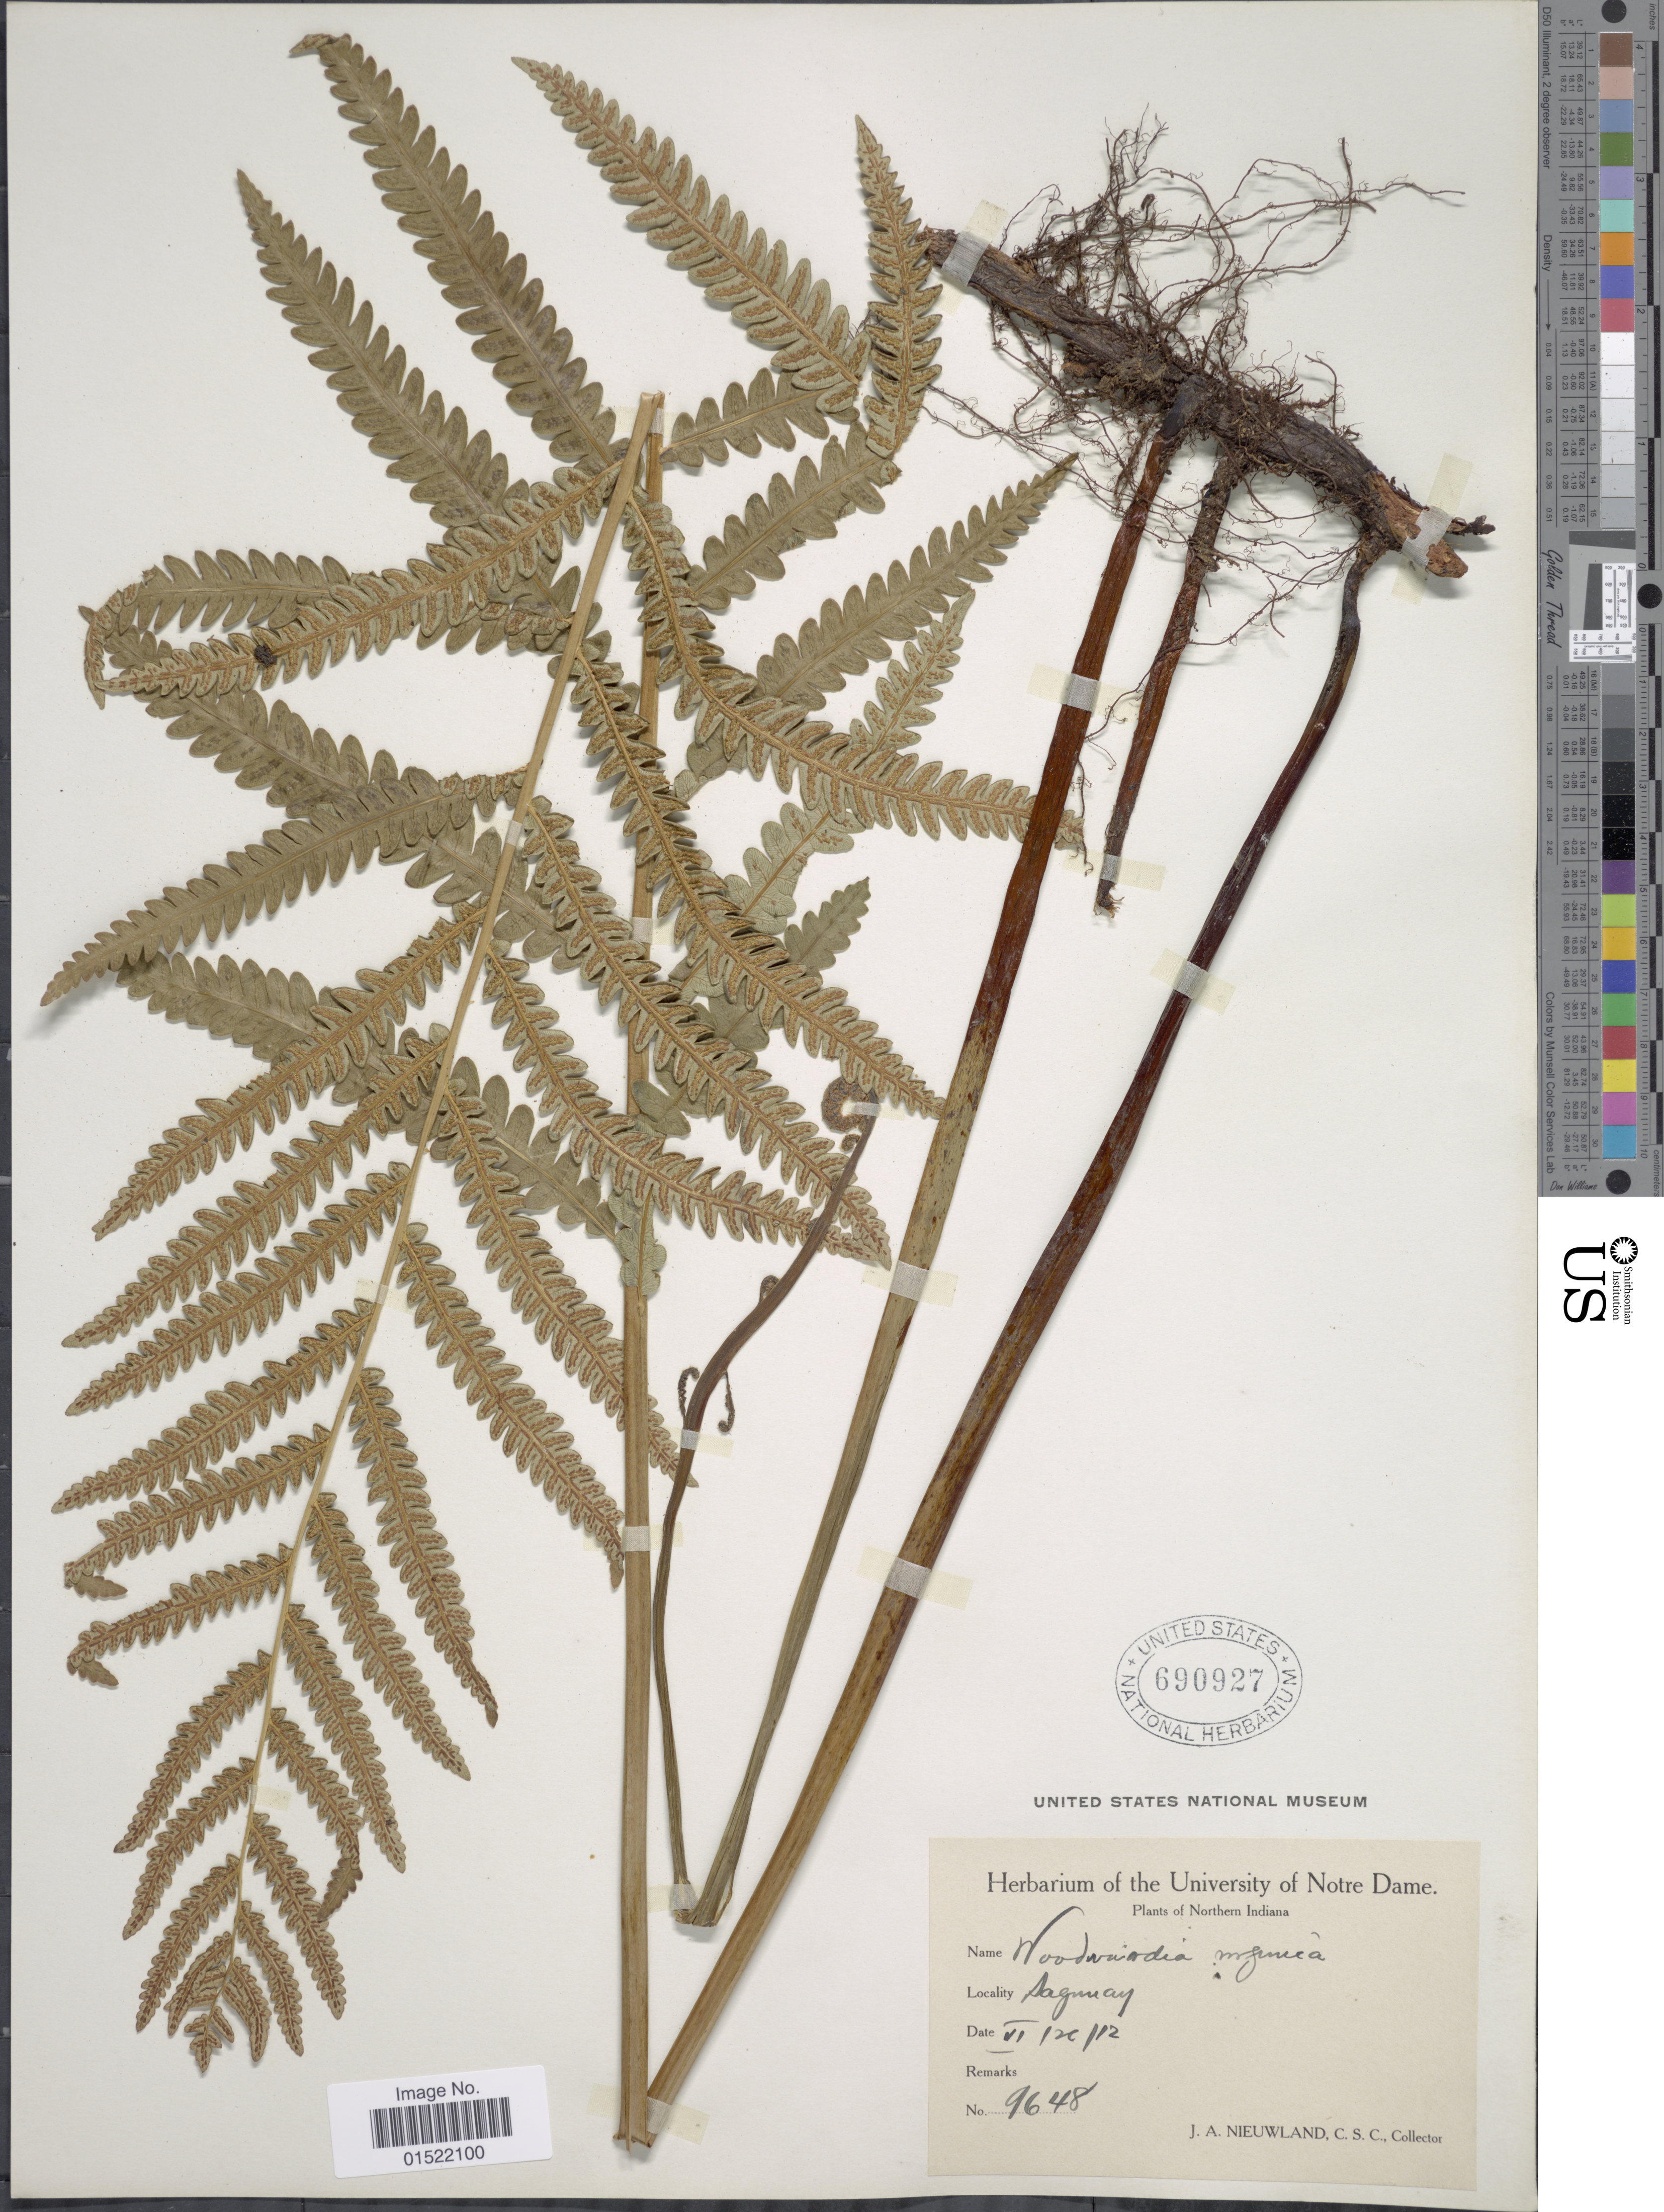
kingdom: Plantae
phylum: Tracheophyta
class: Polypodiopsida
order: Polypodiales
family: Blechnaceae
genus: Woodwardia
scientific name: Woodwardia virginica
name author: (L.) R.M. Sm.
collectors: J. A. Nieuwland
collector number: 9648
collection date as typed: Transcribed d/m/y: 10/2/12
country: United States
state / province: Indiana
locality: Northern Indiana, Sagunay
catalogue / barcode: US 690927